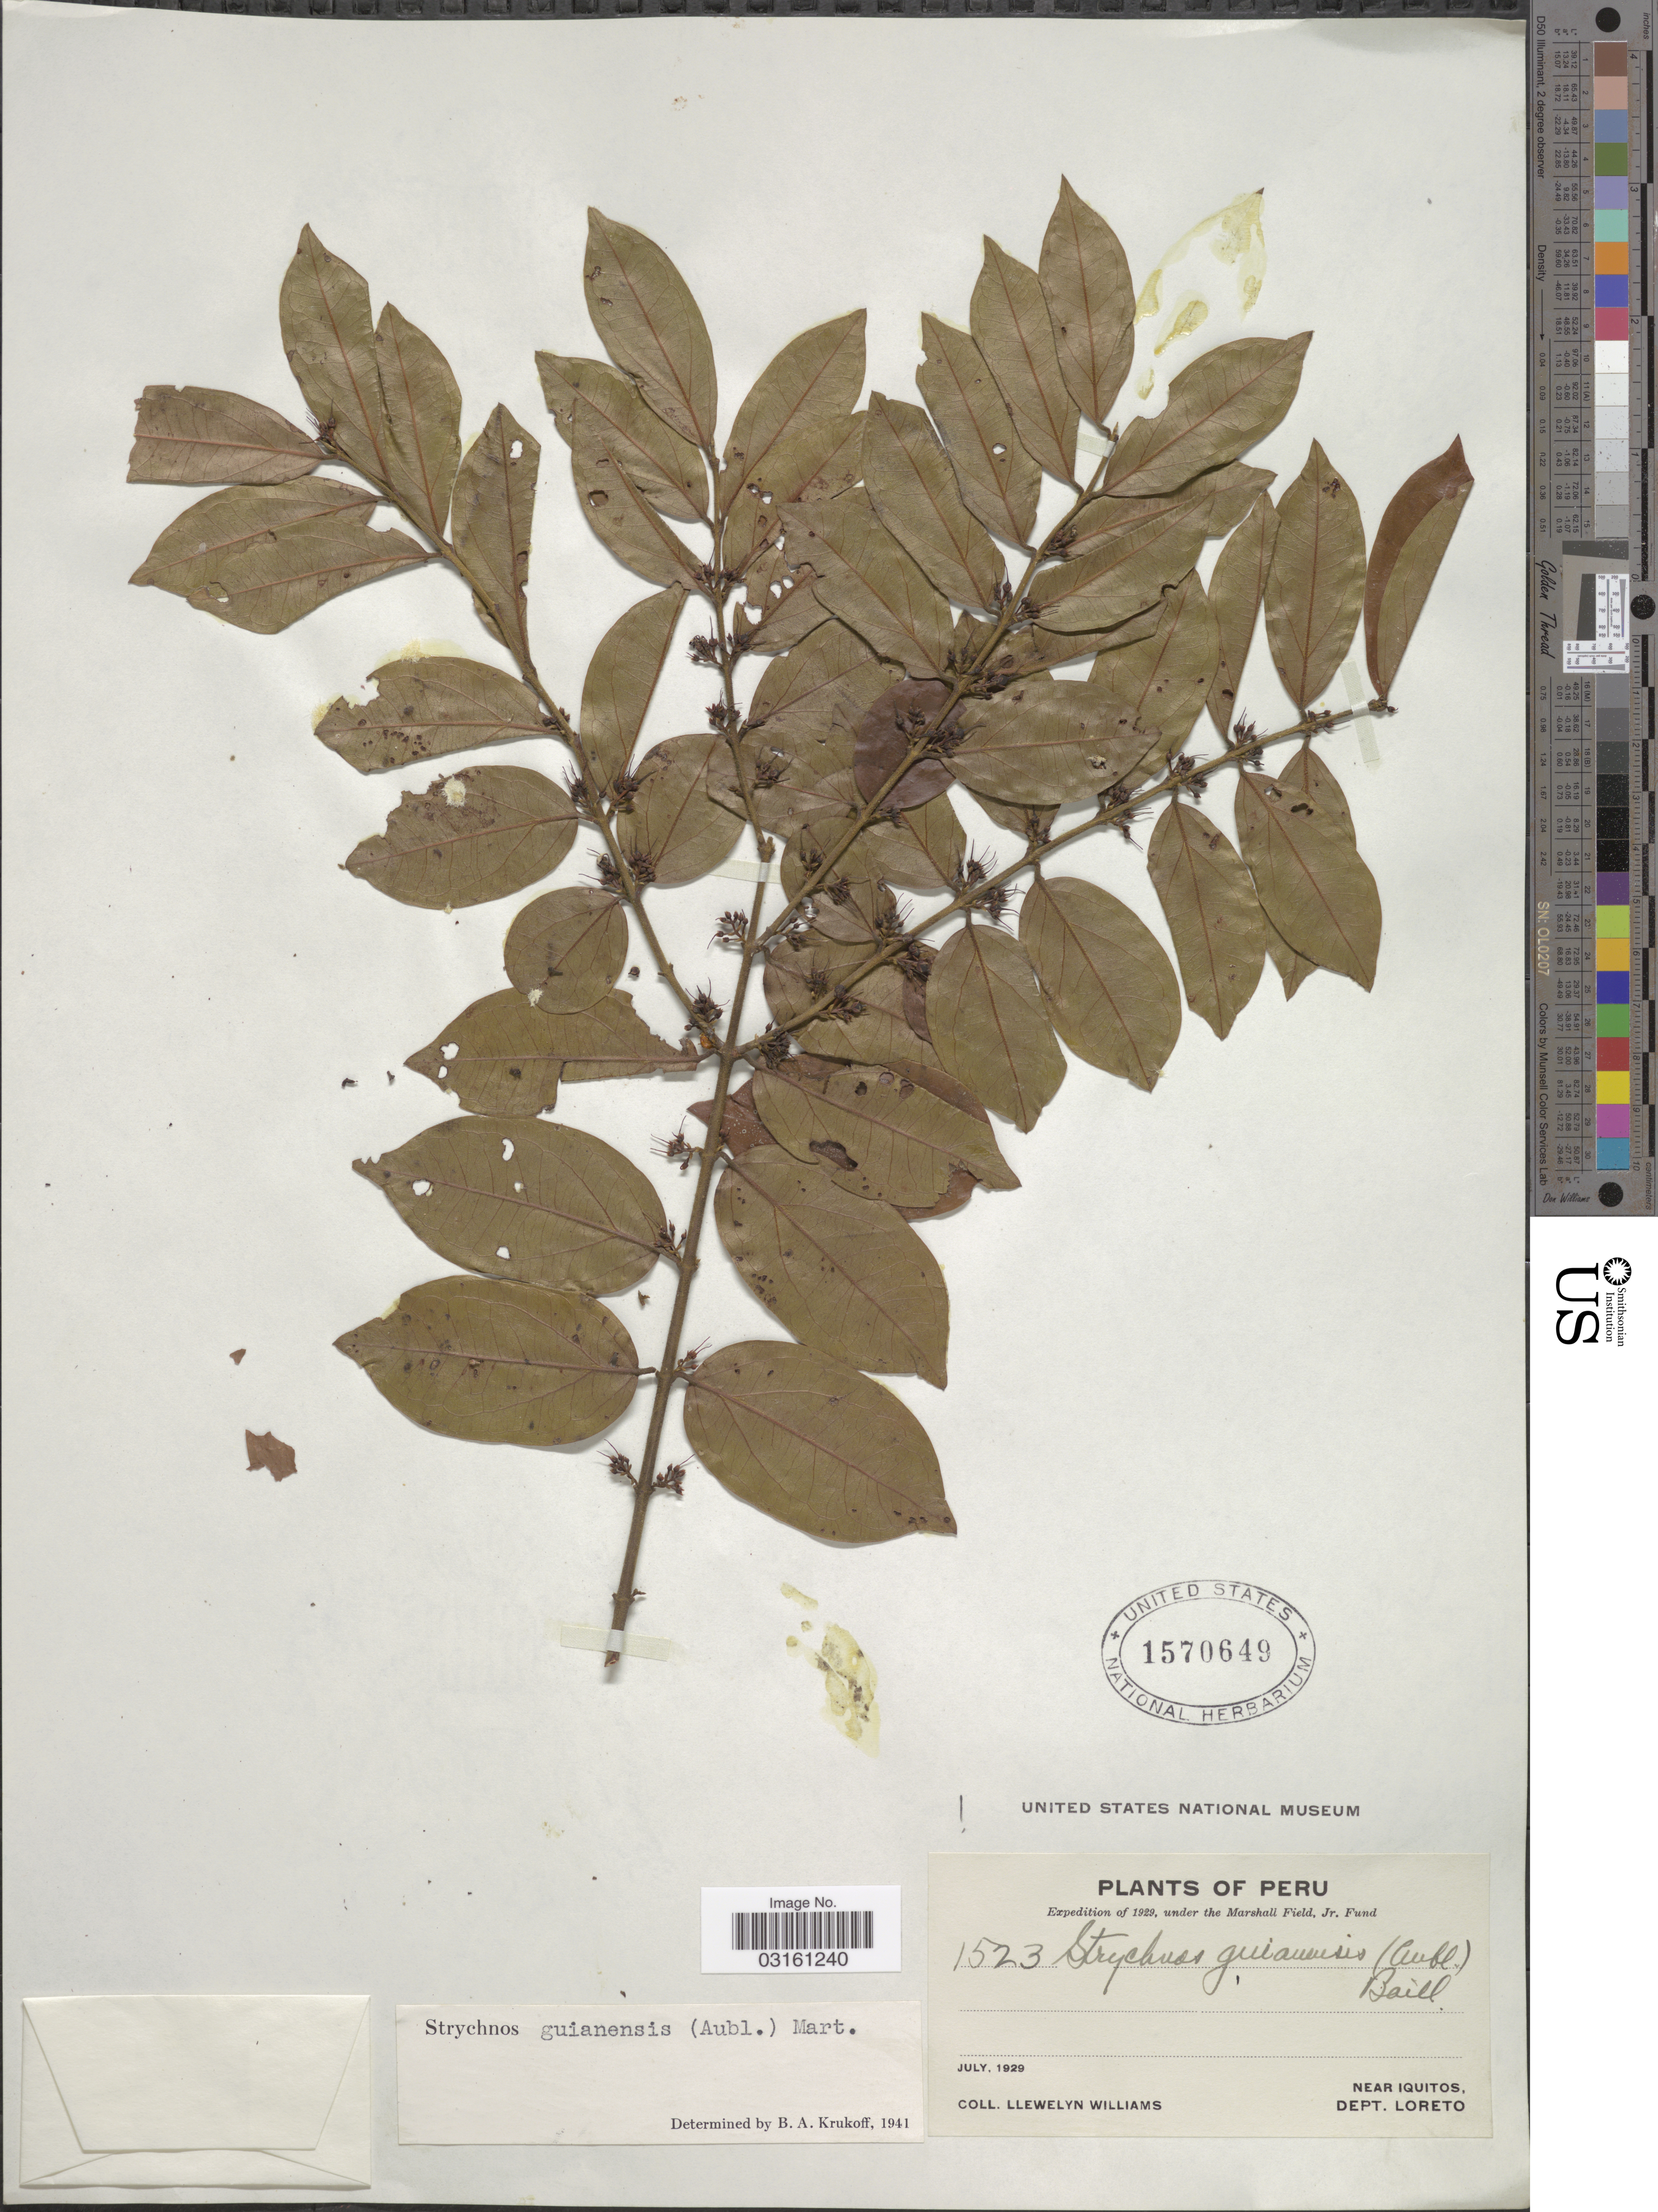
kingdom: Plantae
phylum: Tracheophyta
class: Magnoliopsida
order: Gentianales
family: Loganiaceae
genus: Strychnos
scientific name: Strychnos guianensis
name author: (Aubl.) Mart.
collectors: Ll. Williams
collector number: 1523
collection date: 1929-07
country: Peru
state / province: Loreto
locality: Near Iquitos, Dept. Loreto.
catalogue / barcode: US 1570649